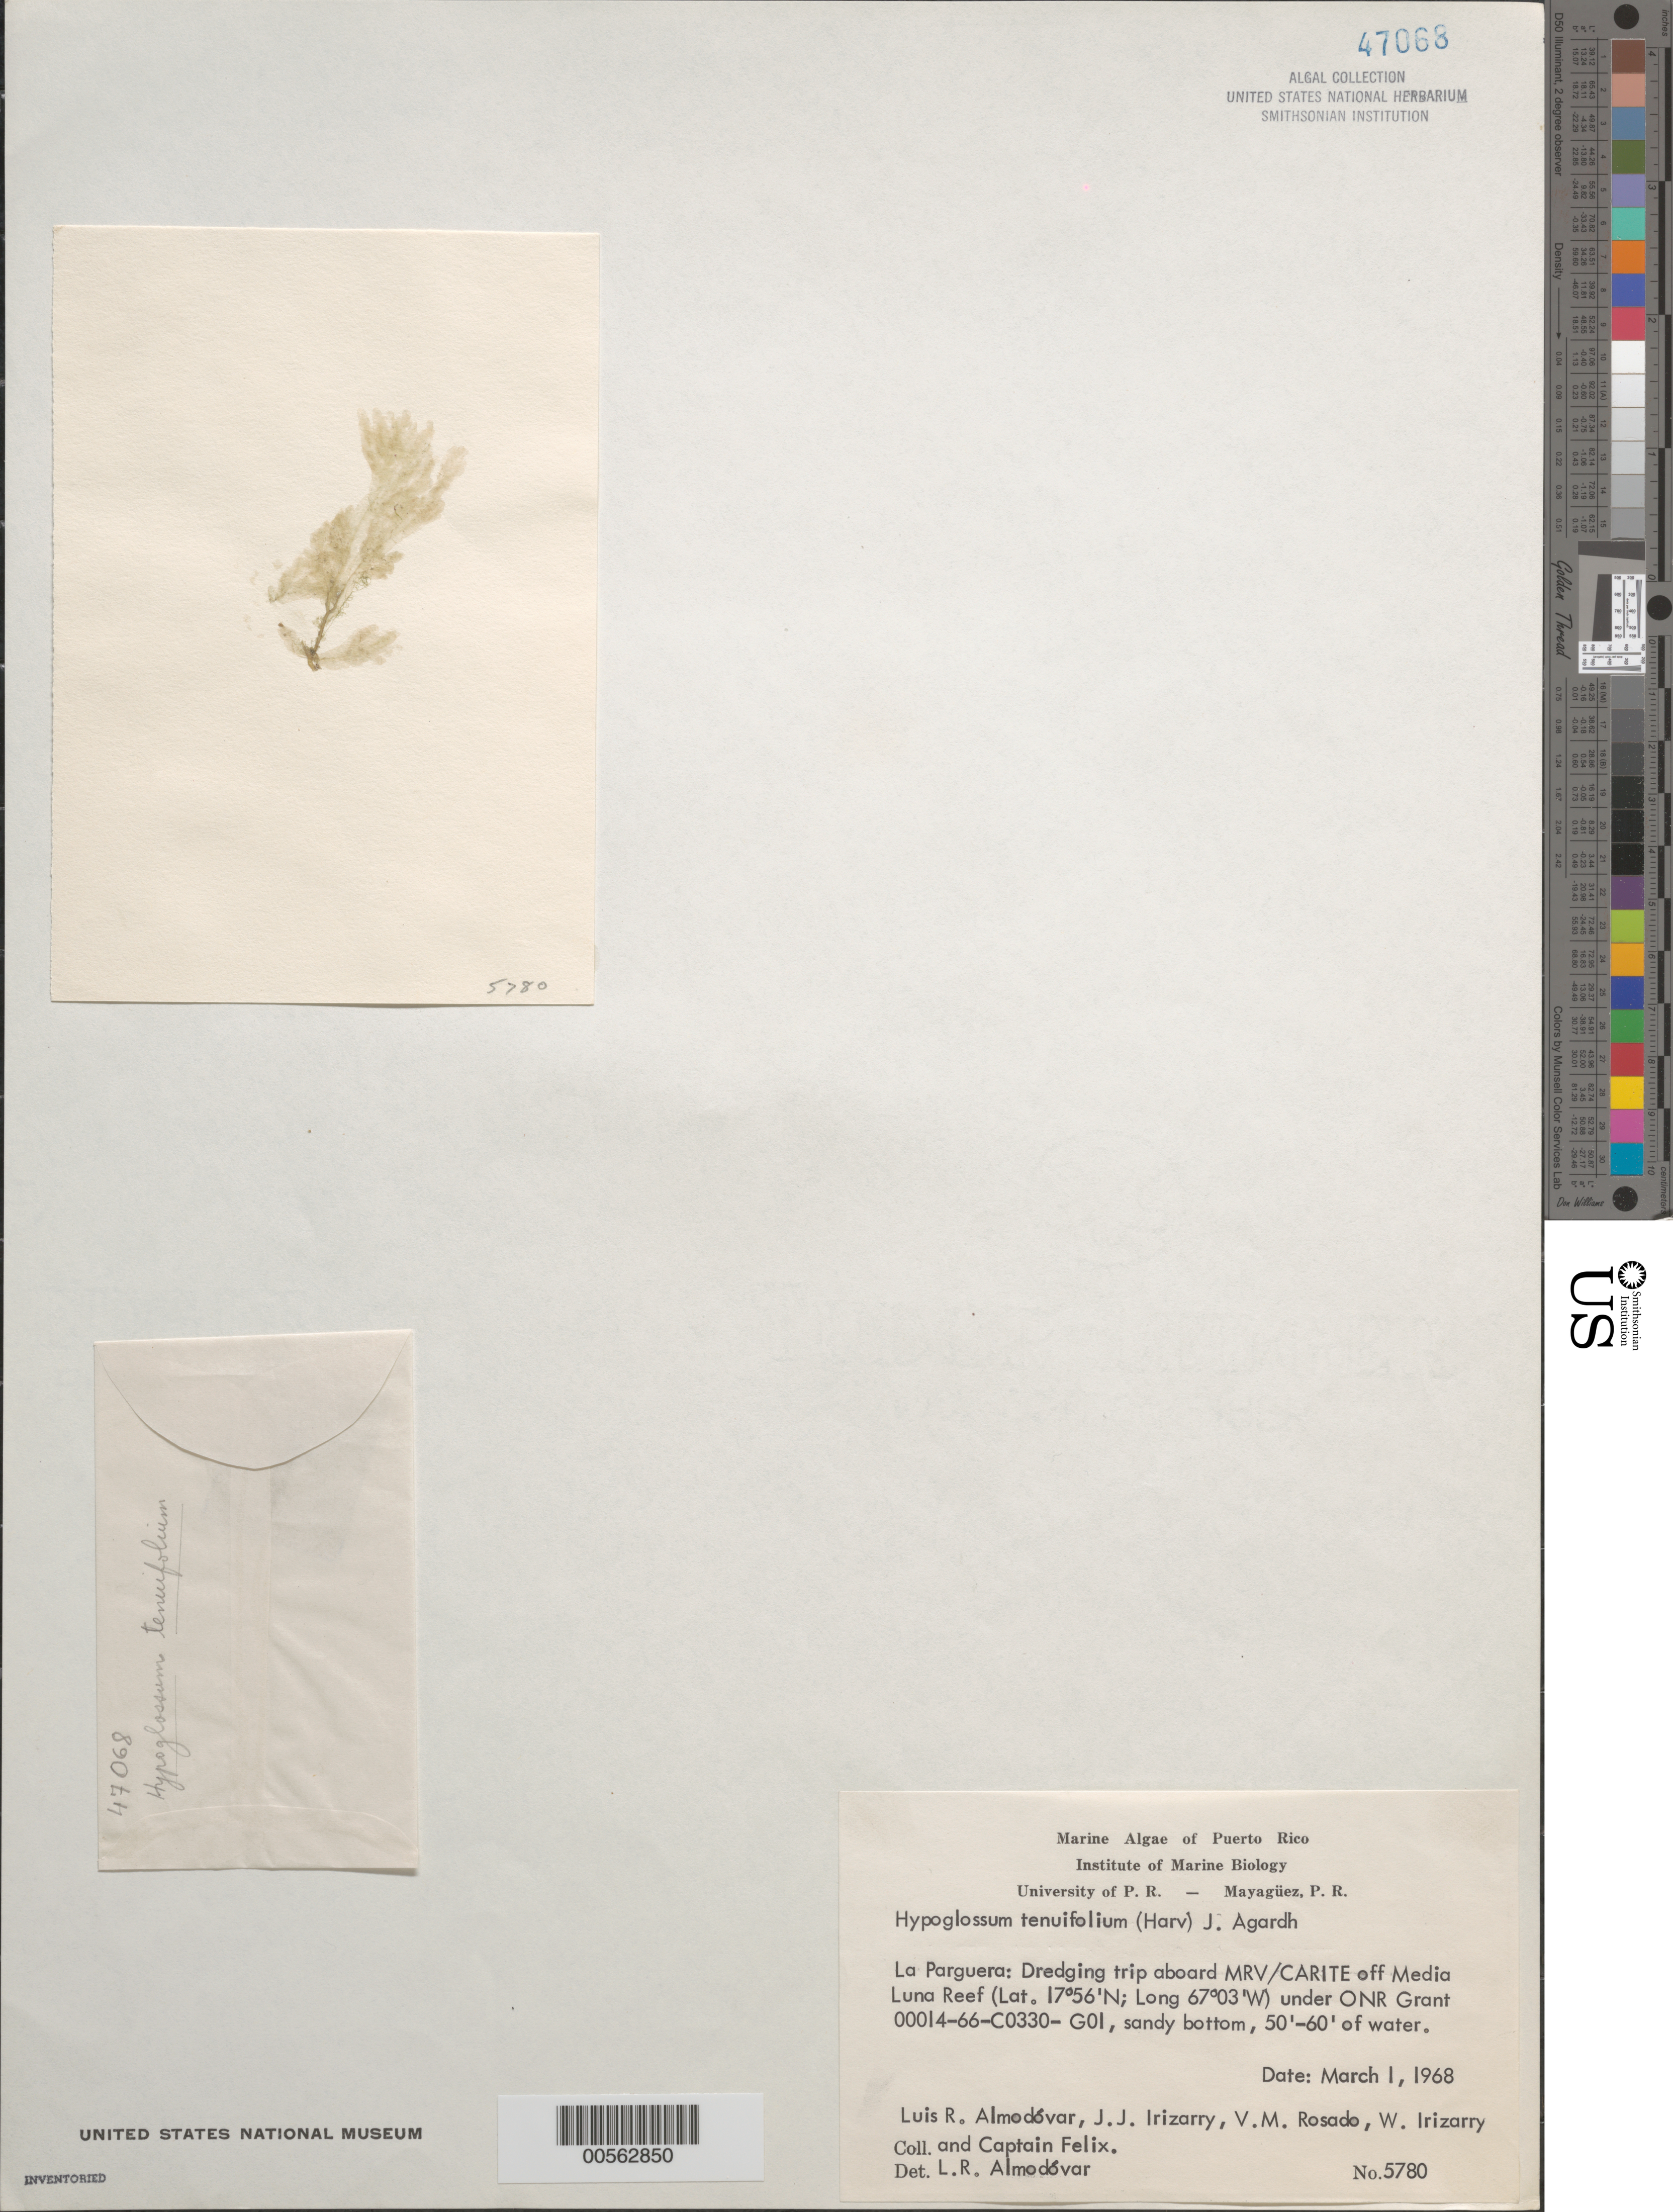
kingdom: Plantae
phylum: Rhodophyta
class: Florideophyceae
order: Ceramiales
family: Delesseriaceae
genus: Hypoglossum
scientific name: Hypoglossum tenuifolium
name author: (Harv.) J. Agardh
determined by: Almodovar, L. R.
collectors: L. Almodovar, J. Irizarry, V. Rosado, W. Irizarry & C. Felix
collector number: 5780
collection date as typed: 01 Mar 1968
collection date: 1968-03-01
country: Puerto Rico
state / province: Lajas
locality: La Parguera, off Media Luna Reef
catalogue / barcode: US 47068